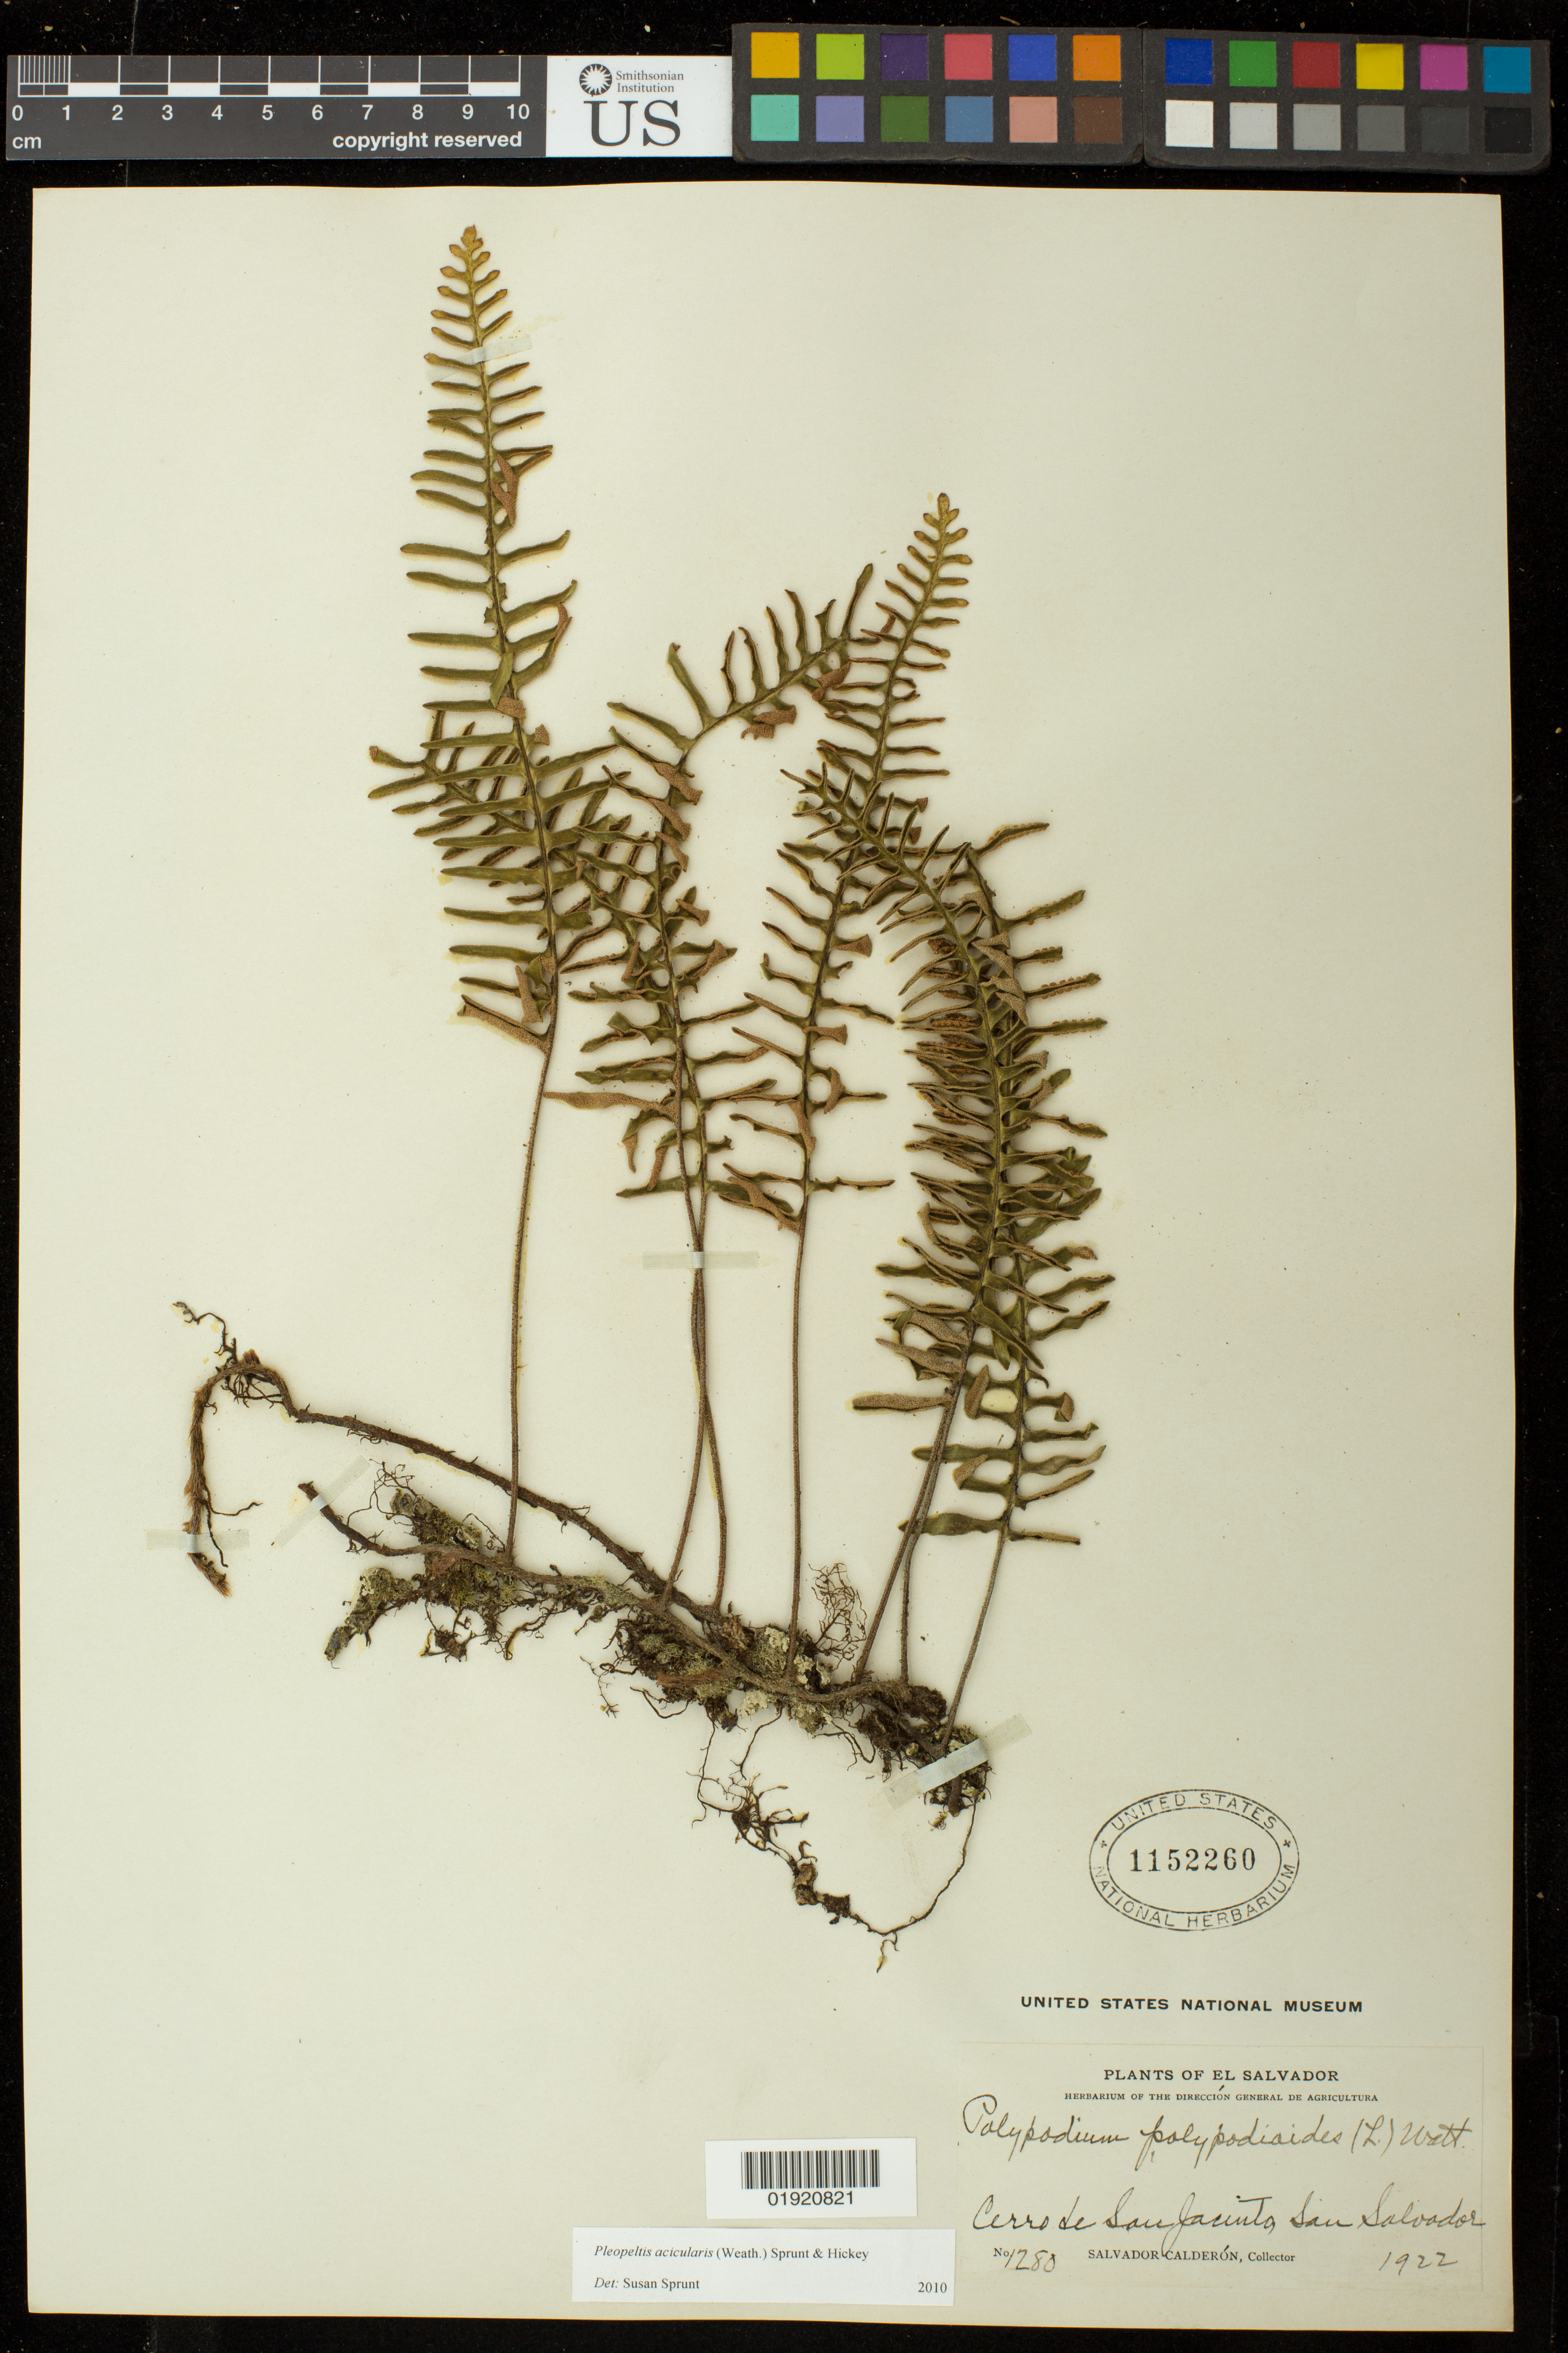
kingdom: Plantae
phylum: Tracheophyta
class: Polypodiopsida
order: Polypodiales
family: Polypodiaceae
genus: Pleopeltis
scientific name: Pleopeltis acicularis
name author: (Weath.) A.R. Sm. & Krömer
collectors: S. Calderón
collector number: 1280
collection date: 1922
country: El Salvador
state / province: San Salvador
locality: El Salvador. Cerro de San Jacinto, San Salvador.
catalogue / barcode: US 1152260